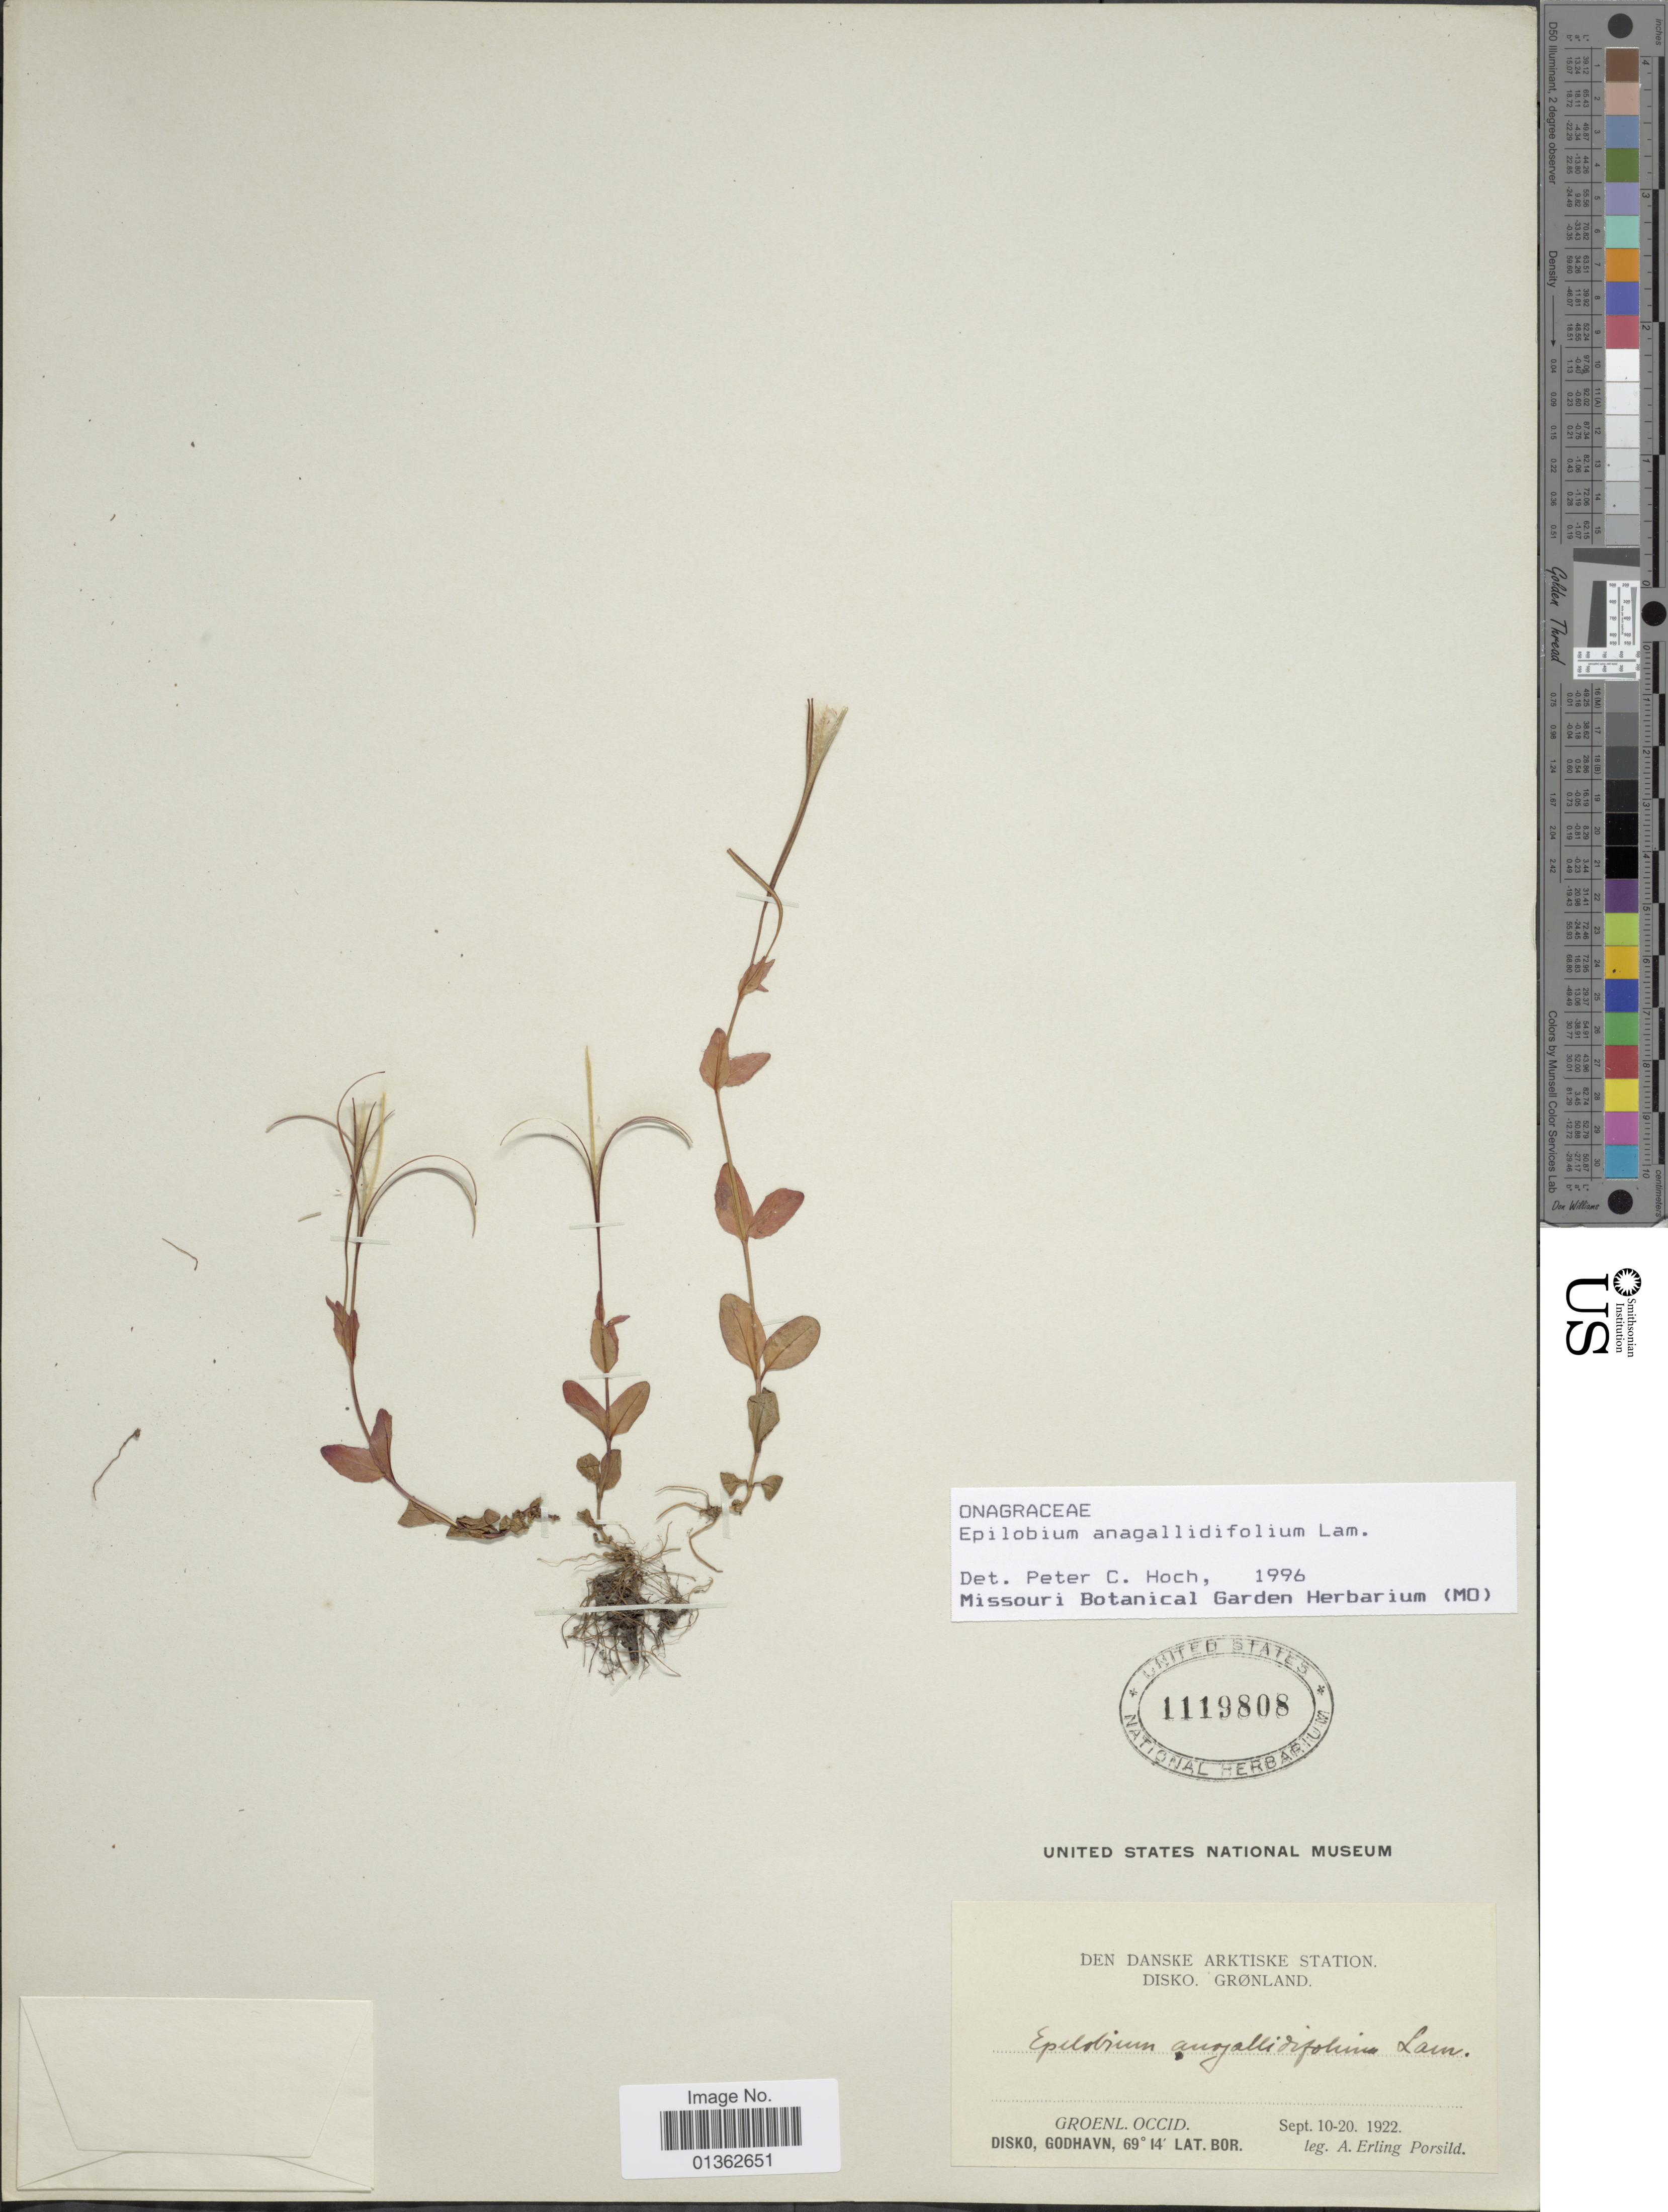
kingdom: Plantae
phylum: Tracheophyta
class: Magnoliopsida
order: Myrtales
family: Onagraceae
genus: Epilobium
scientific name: Epilobium anagallidifolium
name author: Lam.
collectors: A. E. Porsild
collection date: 1922-09-10/1922-09-20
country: Greenland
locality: Den Danske Arktiske Station. Disko, Godhavn.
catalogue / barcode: US 1119808